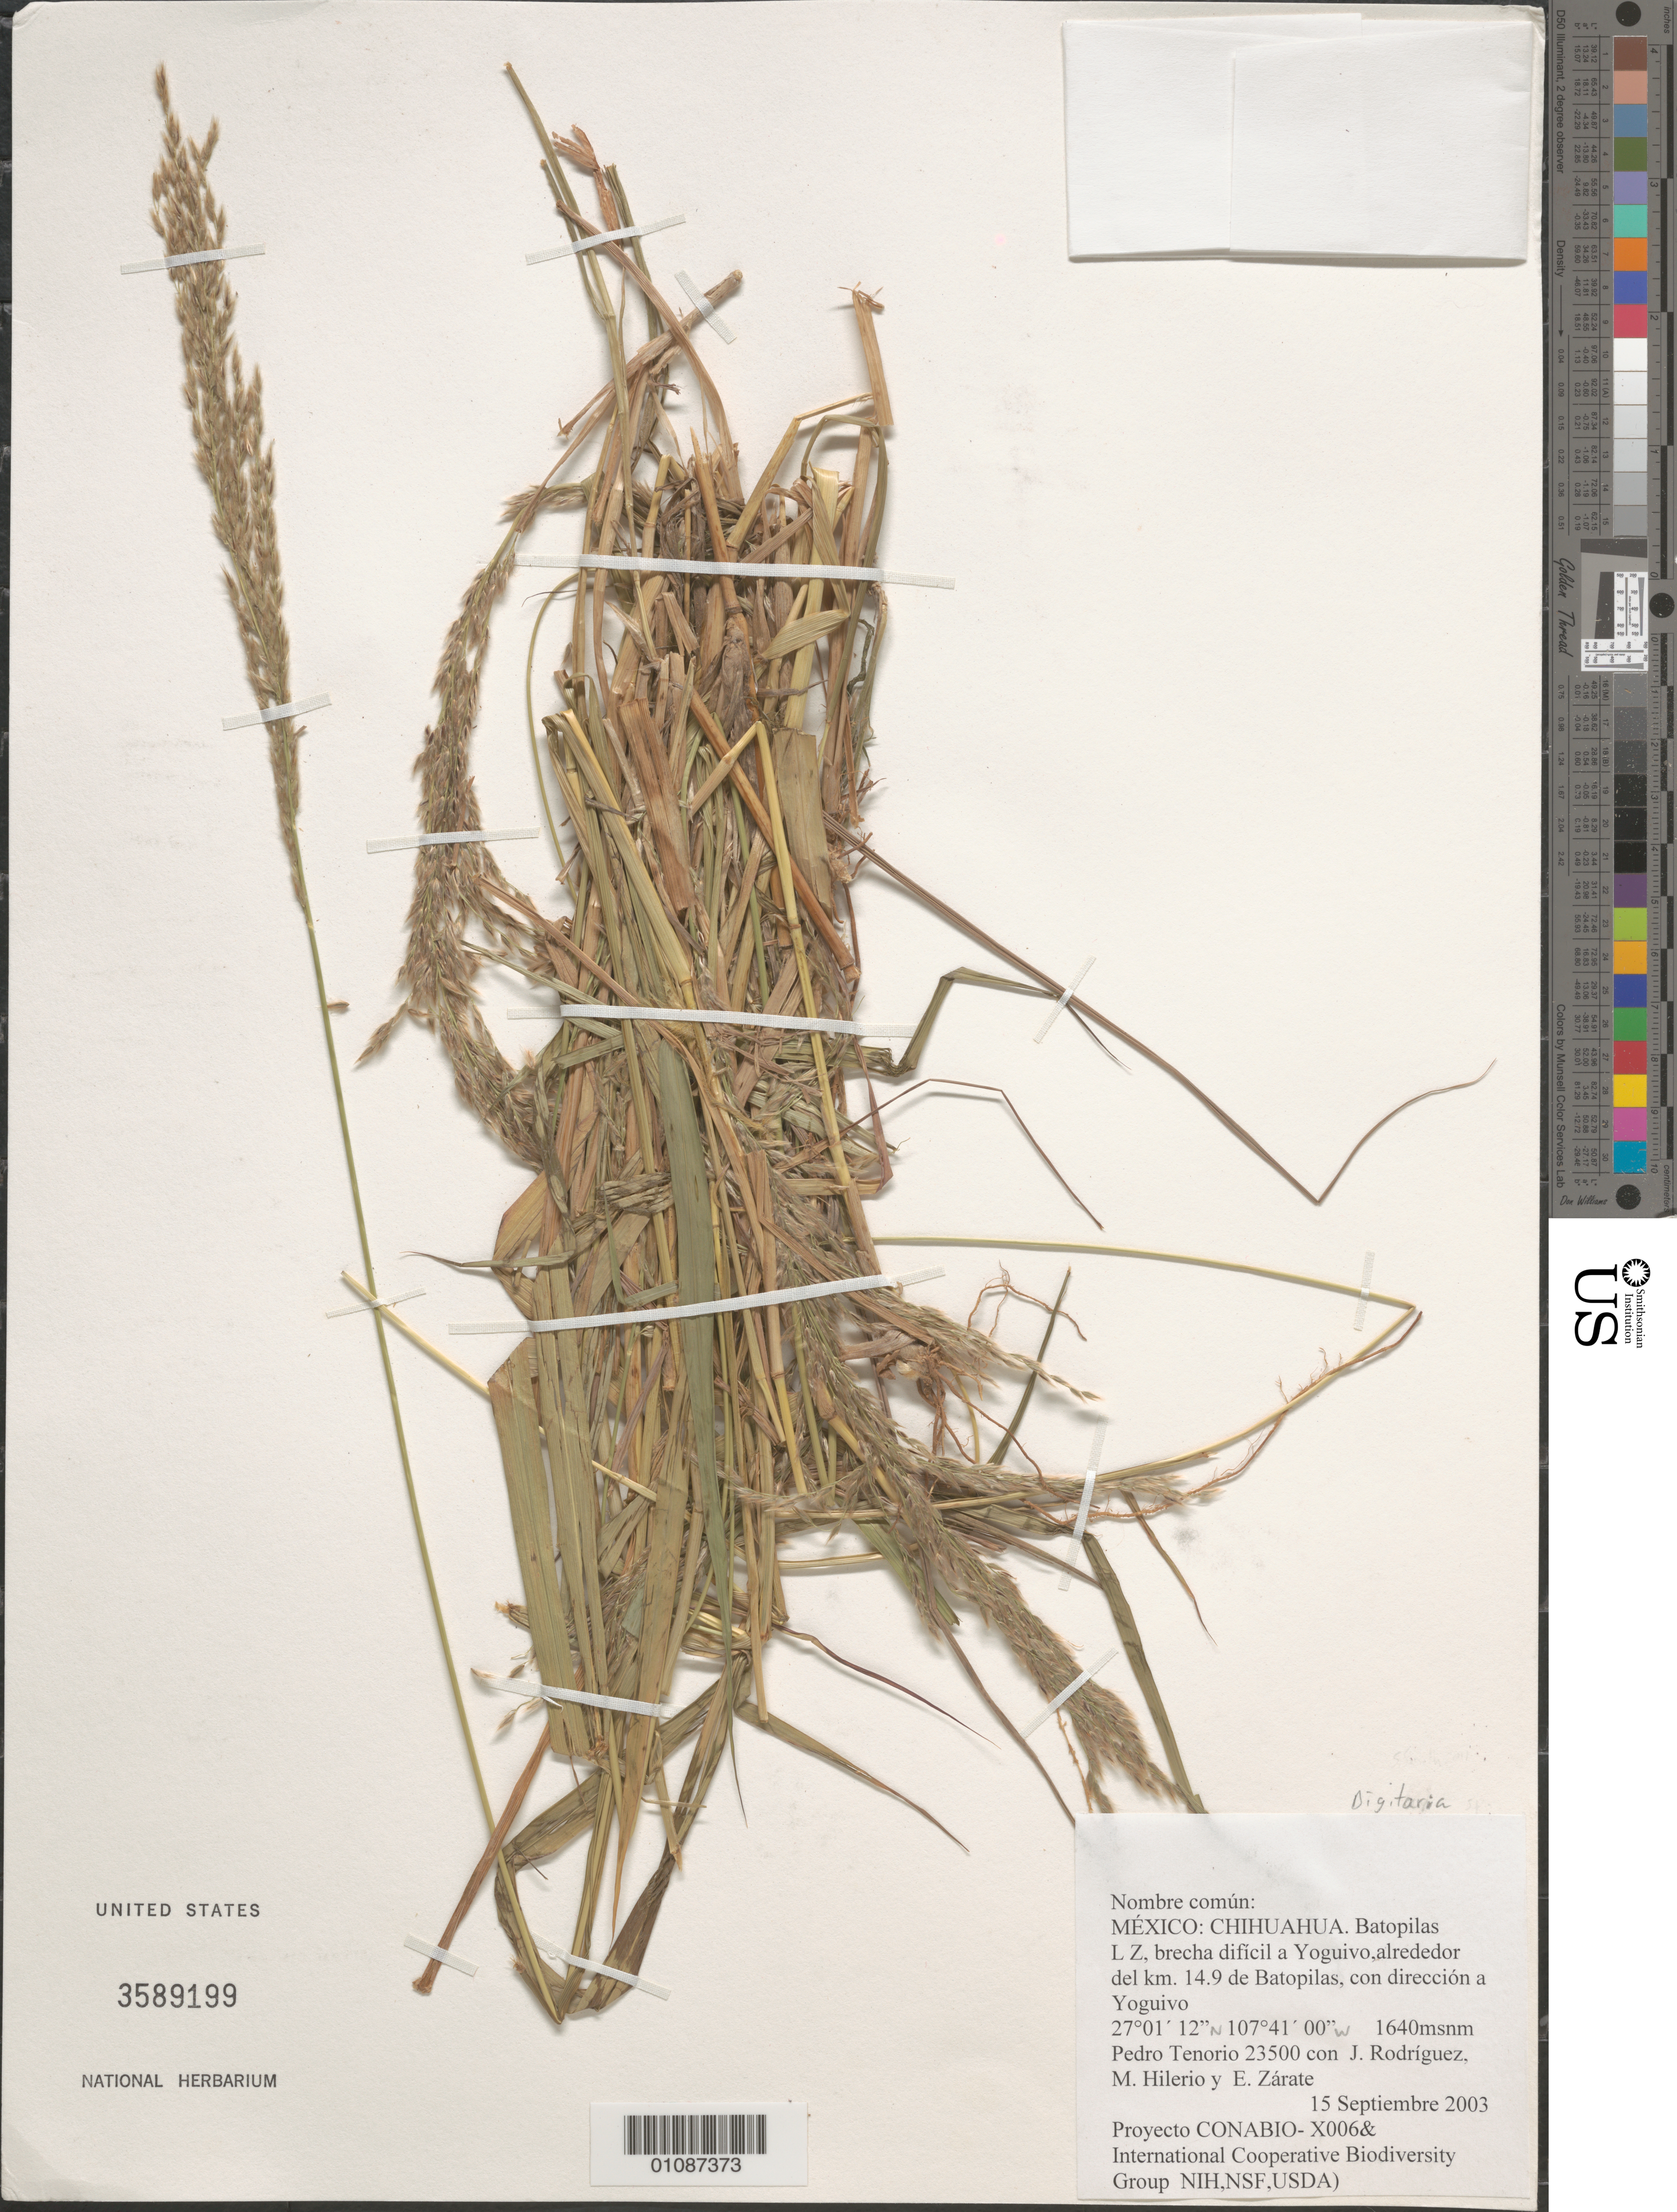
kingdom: Plantae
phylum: Tracheophyta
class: Liliopsida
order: Poales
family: Poaceae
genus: Digitaria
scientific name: Digitaria sp.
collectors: P. Tenorio L., J. Rodríguez, M. Hilerio & E. Zárate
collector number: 23500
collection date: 2003-09-15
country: Mexico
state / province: Chihuahua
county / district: Batopilas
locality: Batopilas L Z, brecha dificil a Yoguivo, alrededor del Km. 14.0 de Batopilas, con direccion a Yoguivo.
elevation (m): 1640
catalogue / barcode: US 3589199